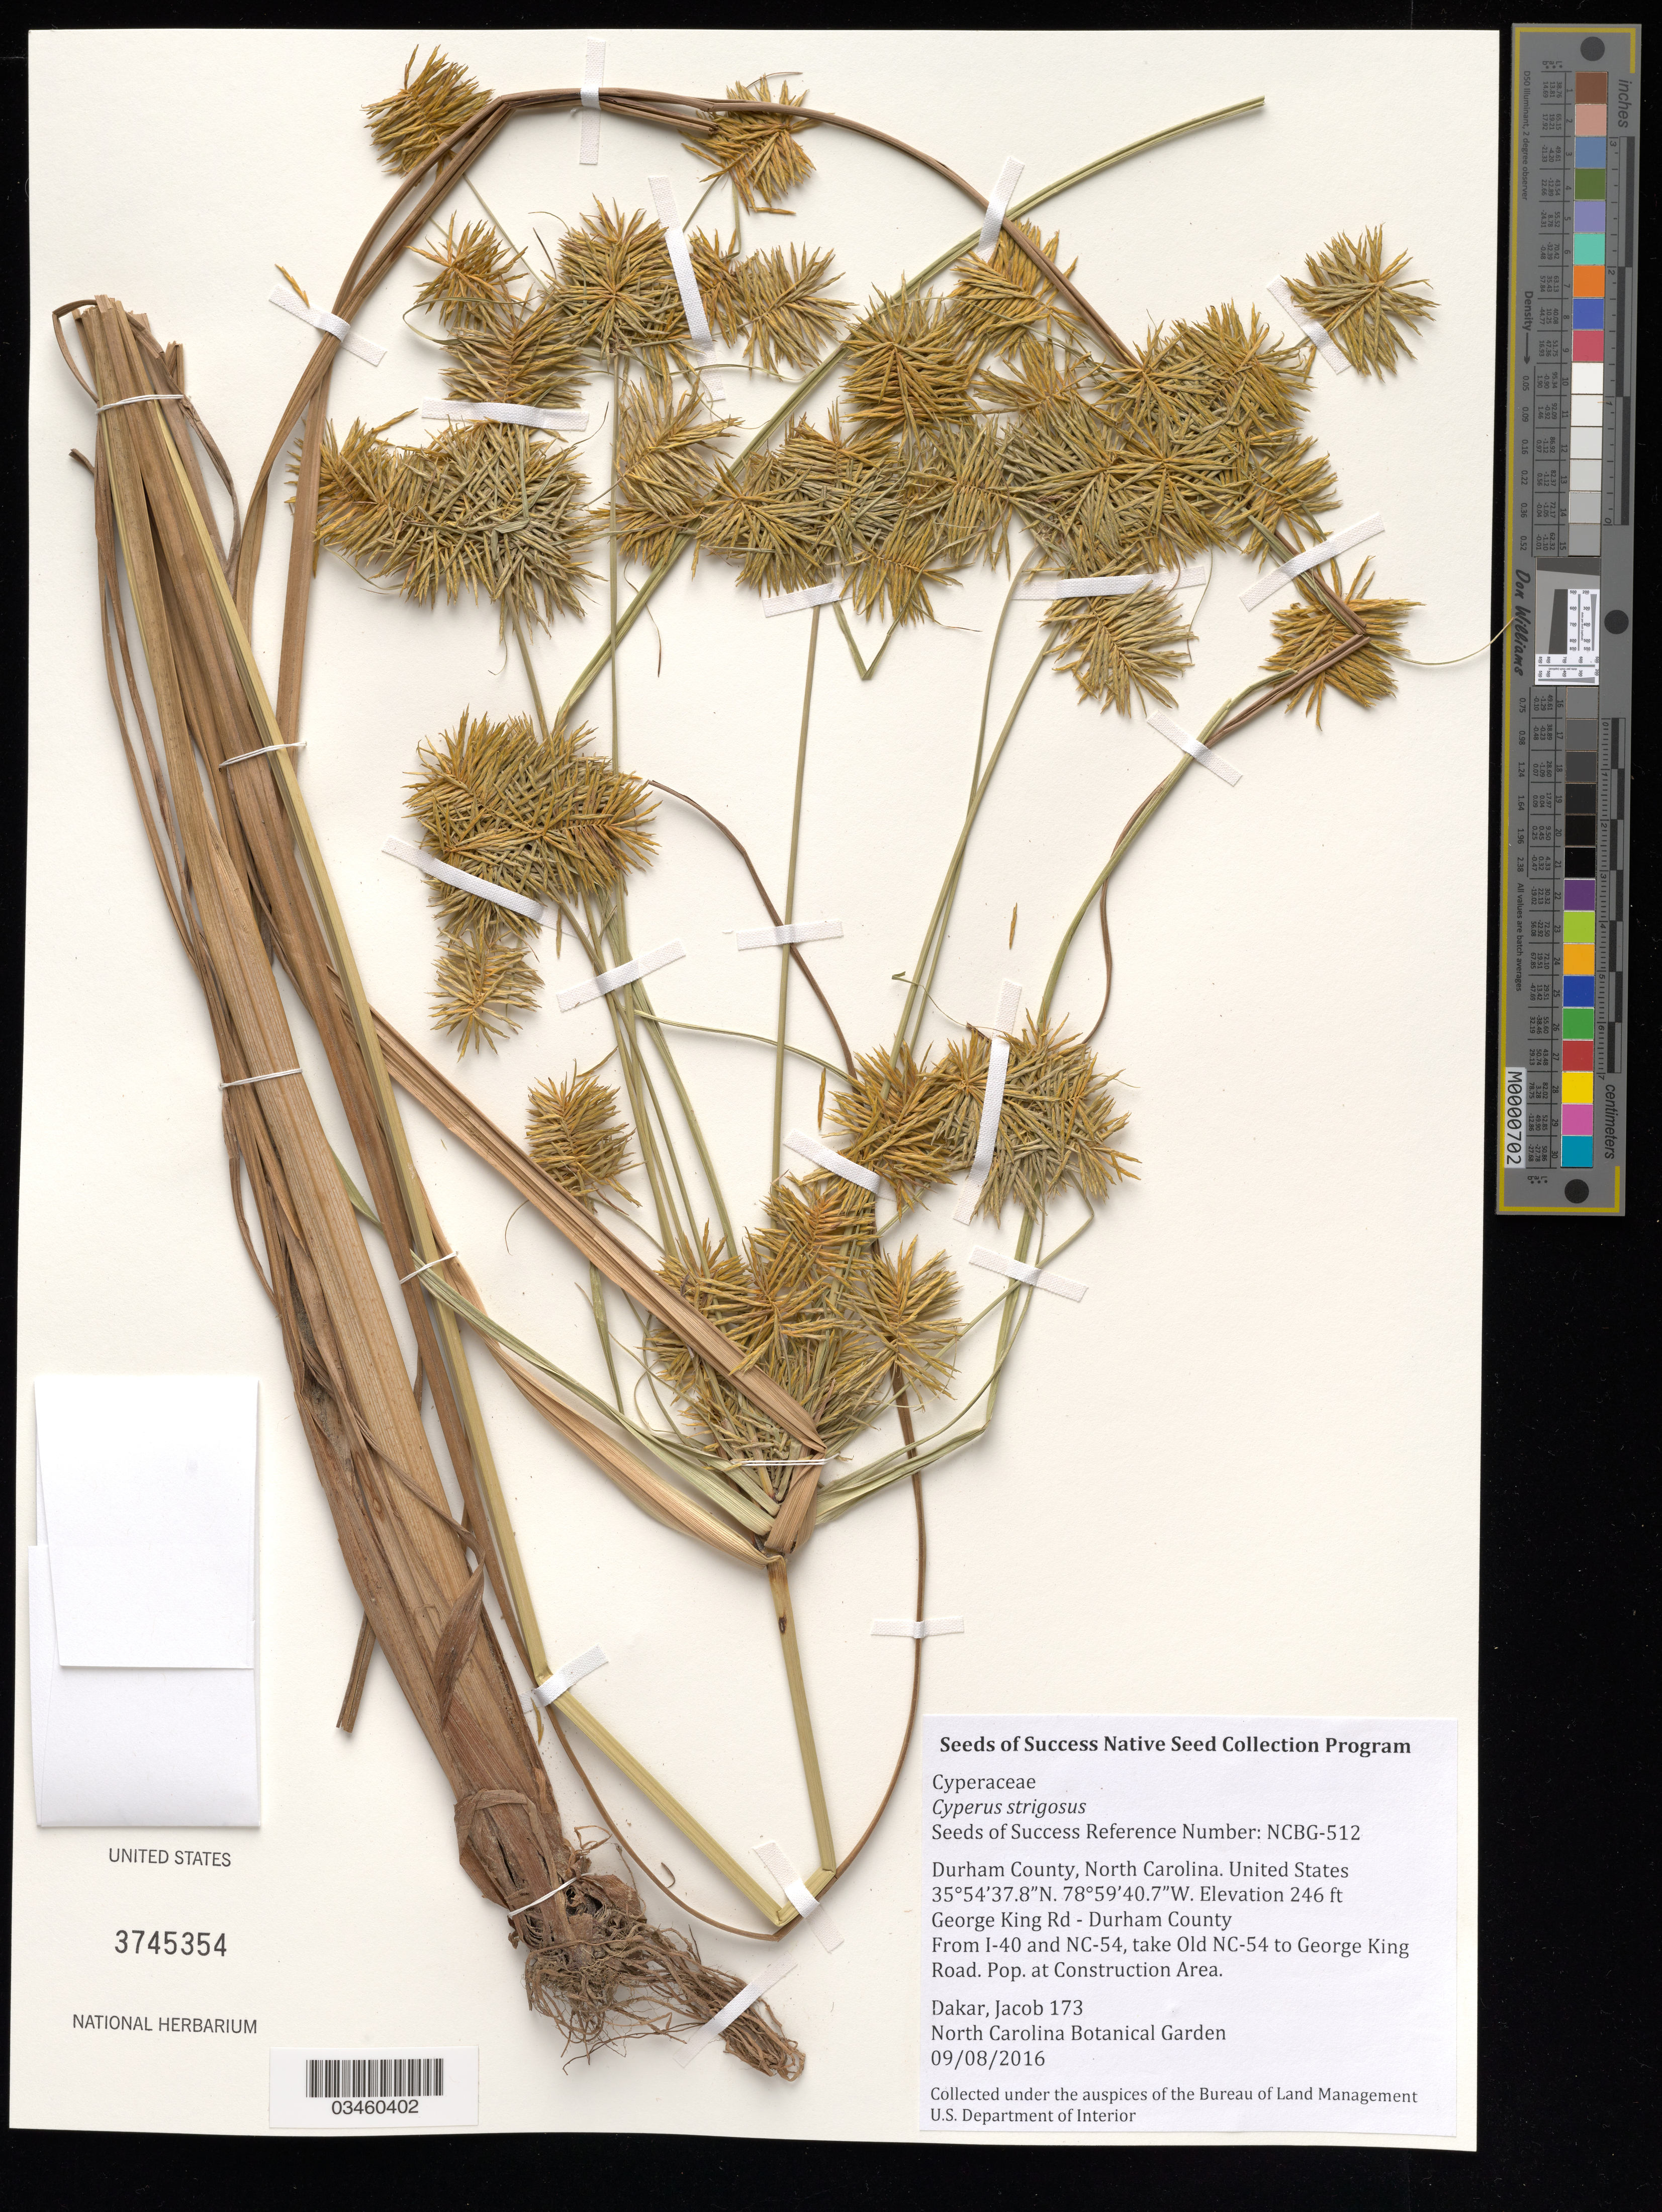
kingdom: Plantae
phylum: Tracheophyta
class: Liliopsida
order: Poales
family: Cyperaceae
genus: Cyperus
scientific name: Cyperus strigosus L.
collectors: J. Dakar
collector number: NCBG-512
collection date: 2016-09-08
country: United States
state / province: North Carolina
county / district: Durham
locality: Durham County, George Kind Rd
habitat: Roadside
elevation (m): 75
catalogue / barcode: US 3745354